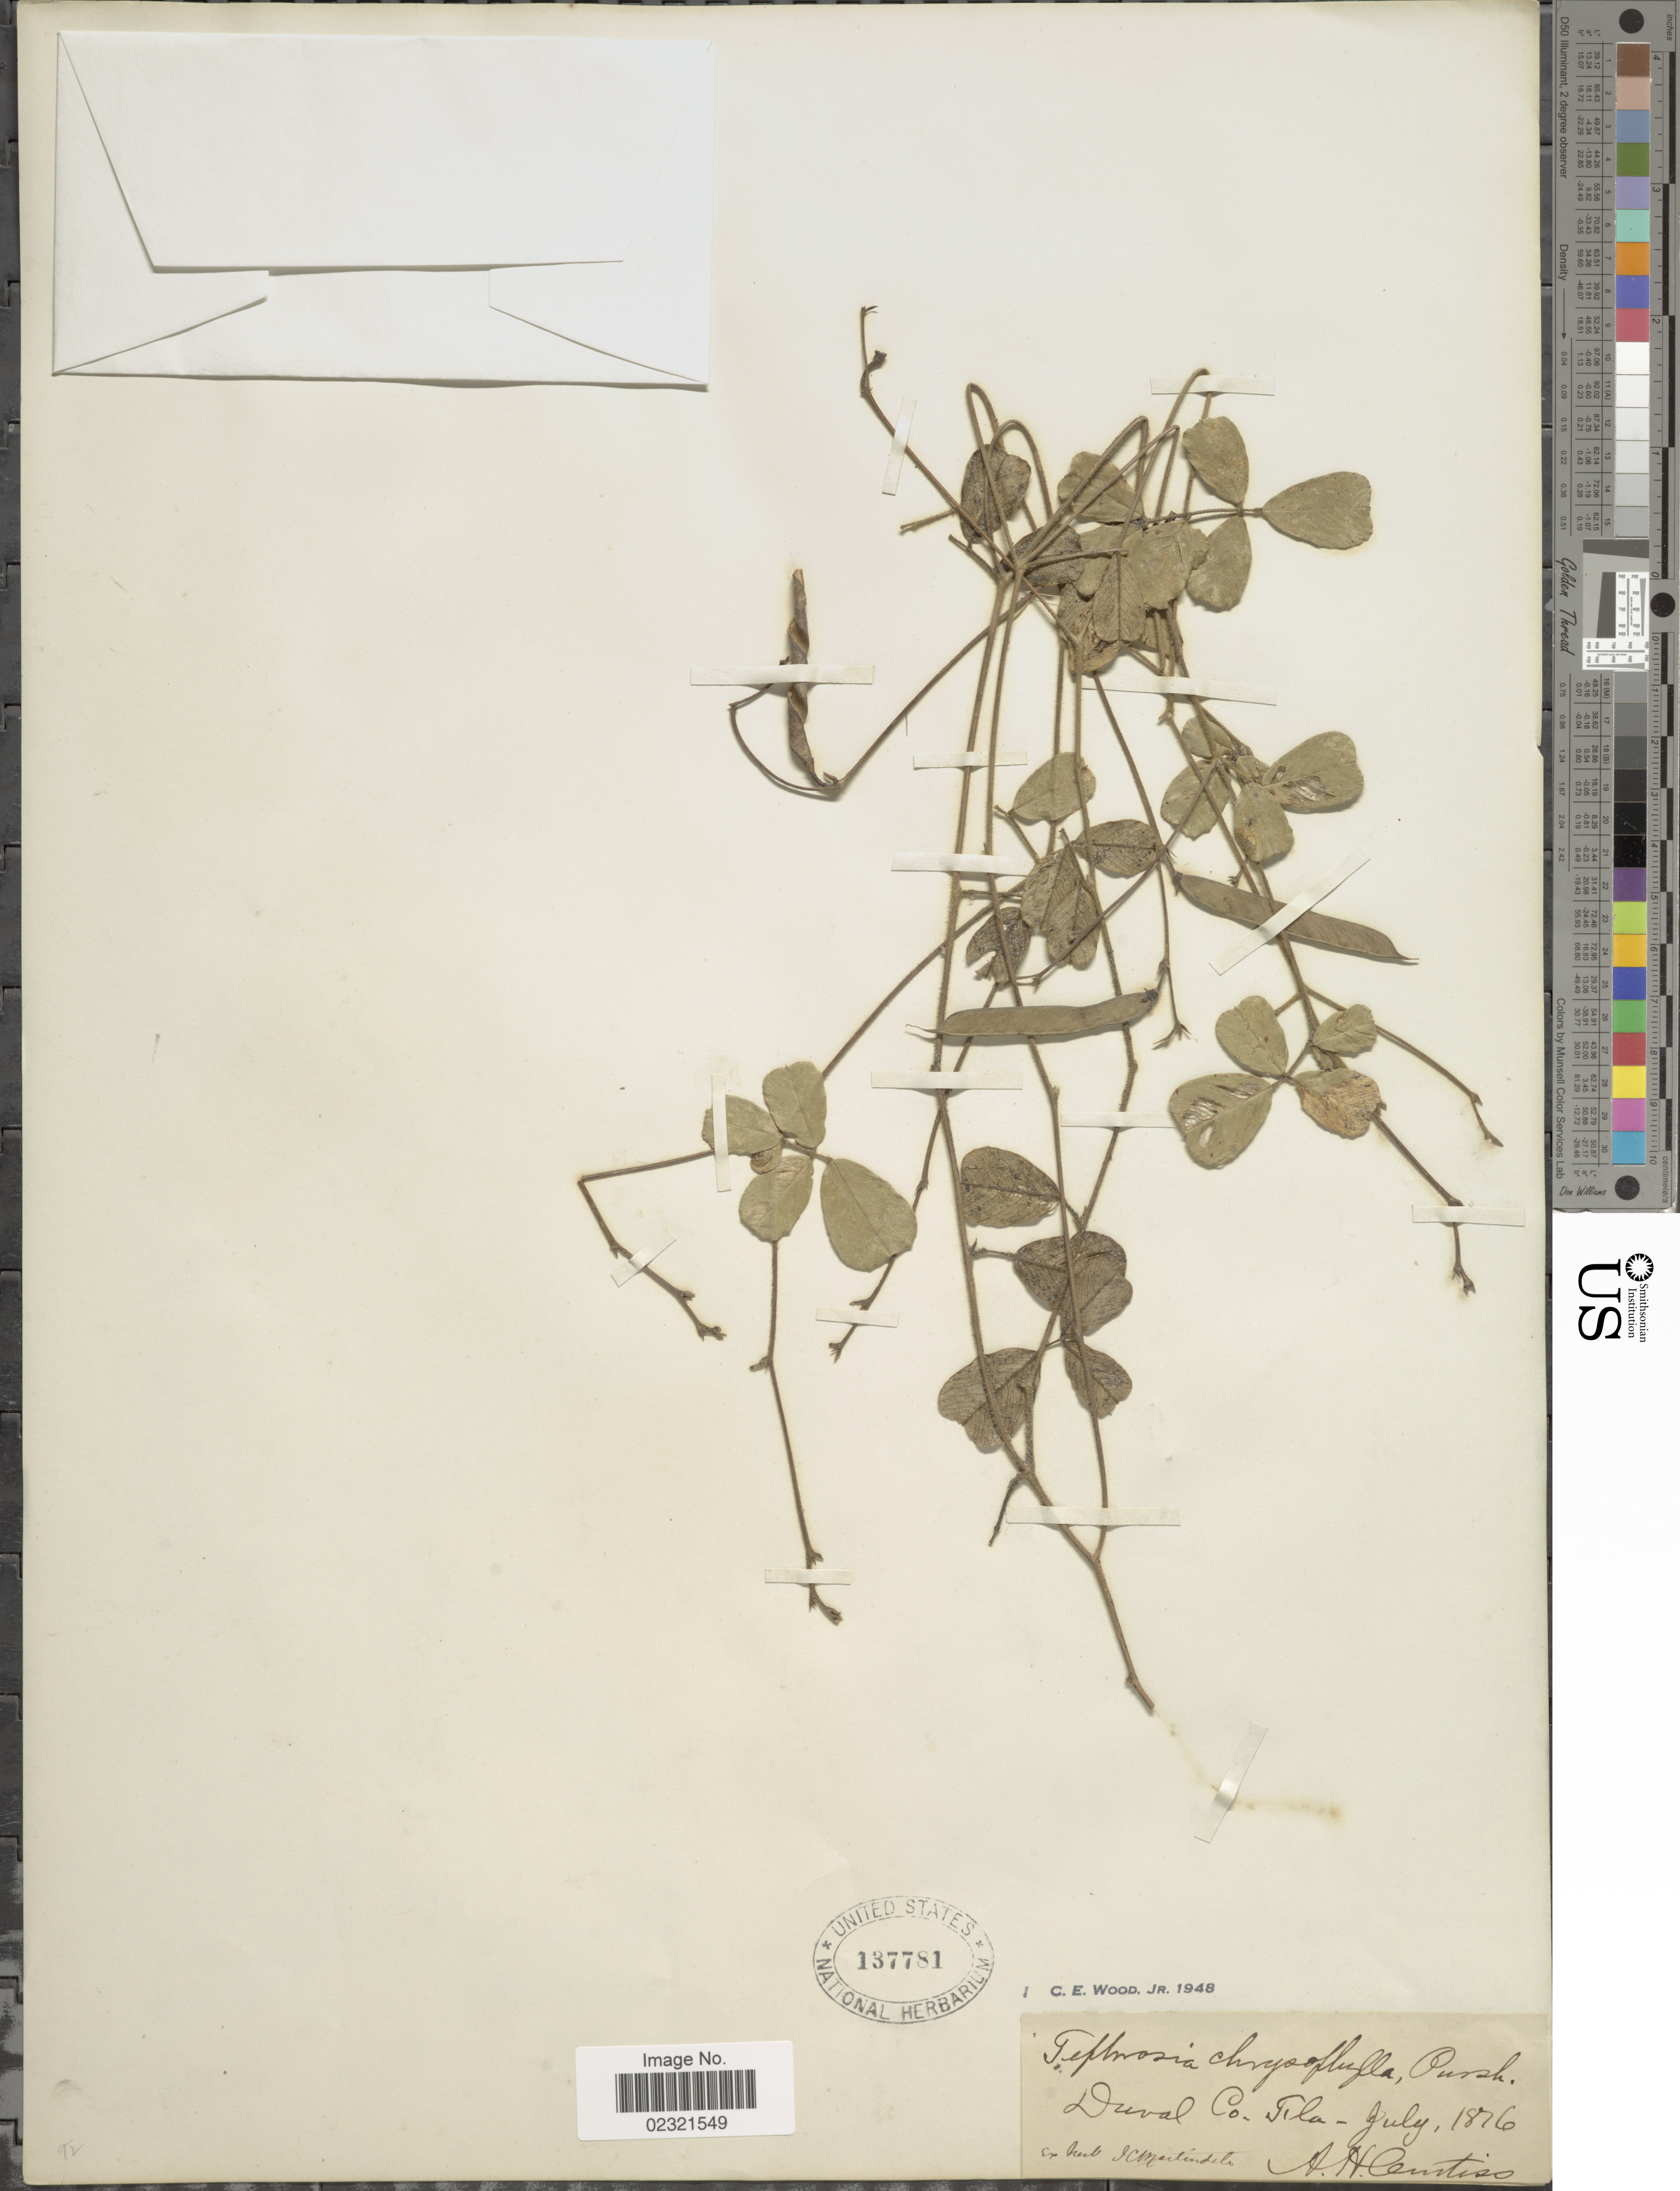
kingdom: Plantae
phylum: Tracheophyta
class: Magnoliopsida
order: Fabales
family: Fabaceae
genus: Tephrosia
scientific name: Tephrosia chrysophylla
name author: Pursh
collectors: A. H. Curtiss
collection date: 1876-07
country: United States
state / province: Florida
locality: Duval Co. Fla.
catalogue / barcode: US 137781